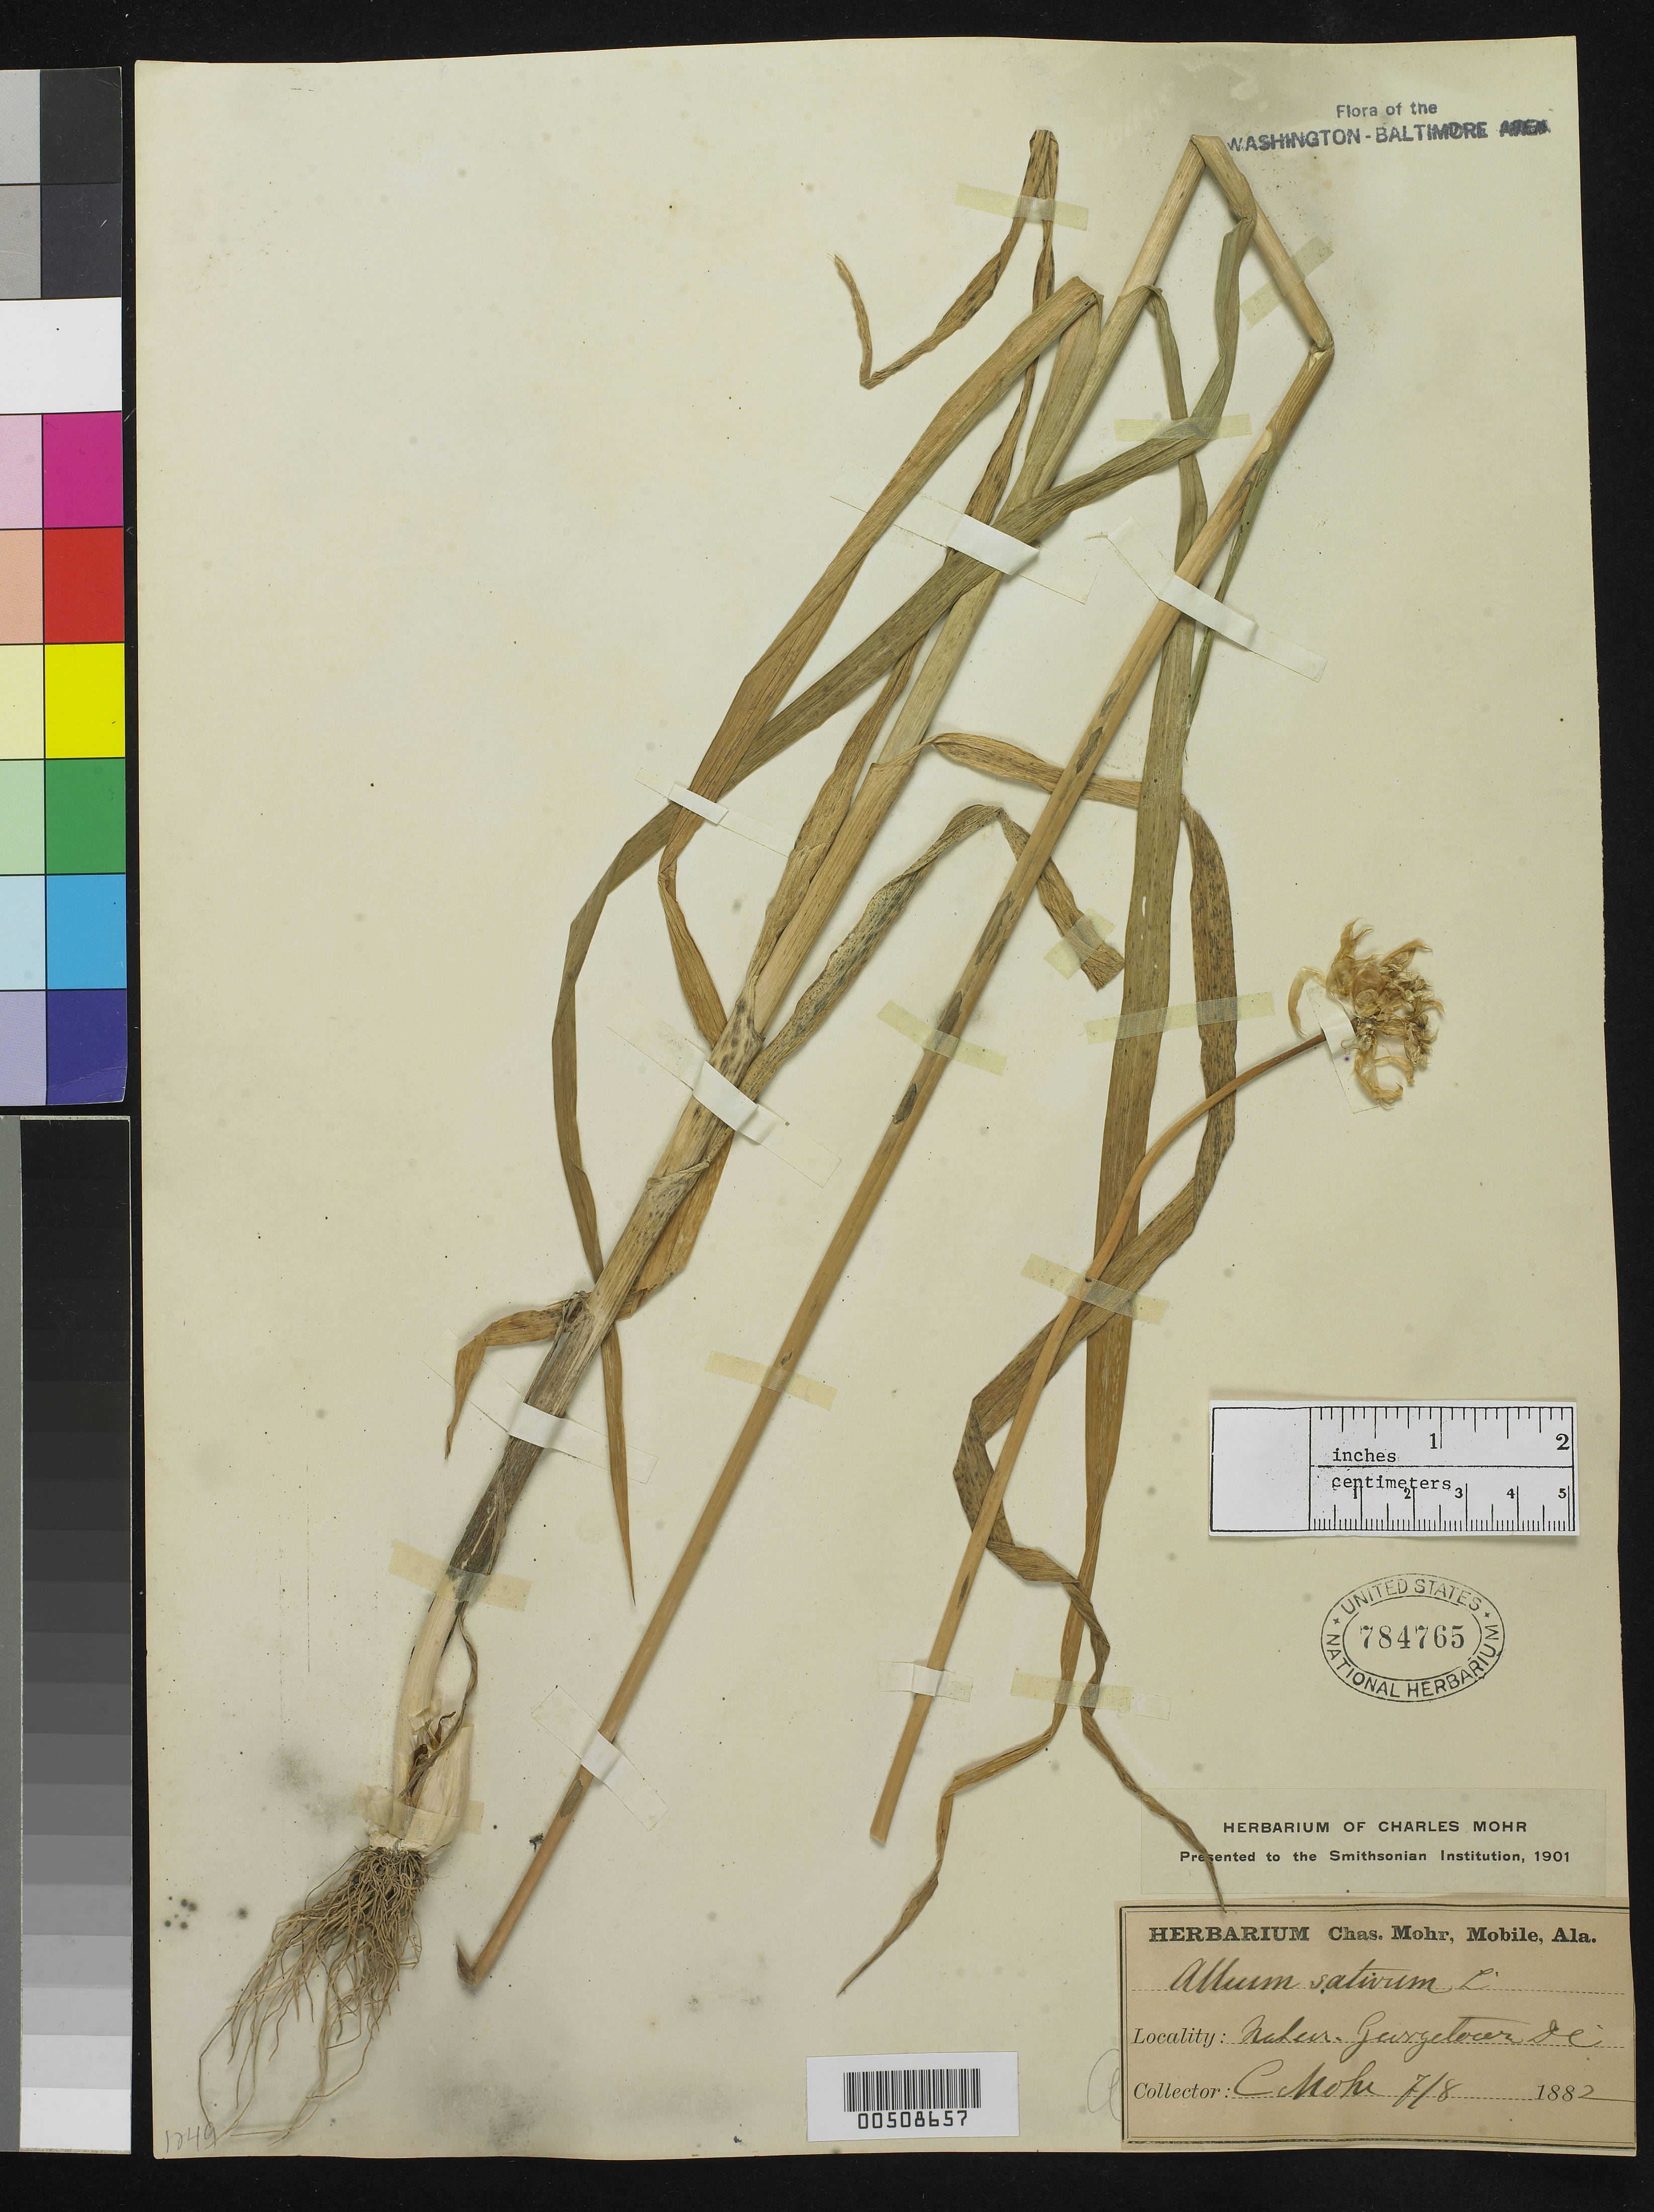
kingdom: Plantae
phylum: Tracheophyta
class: Liliopsida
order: Asparagales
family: Amaryllidaceae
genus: Allium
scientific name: Allium sativum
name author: L.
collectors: C. T. Mohr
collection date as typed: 07 Aug 1882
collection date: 1882-08-07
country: United States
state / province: District of Columbia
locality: Georgetown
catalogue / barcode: US 784765